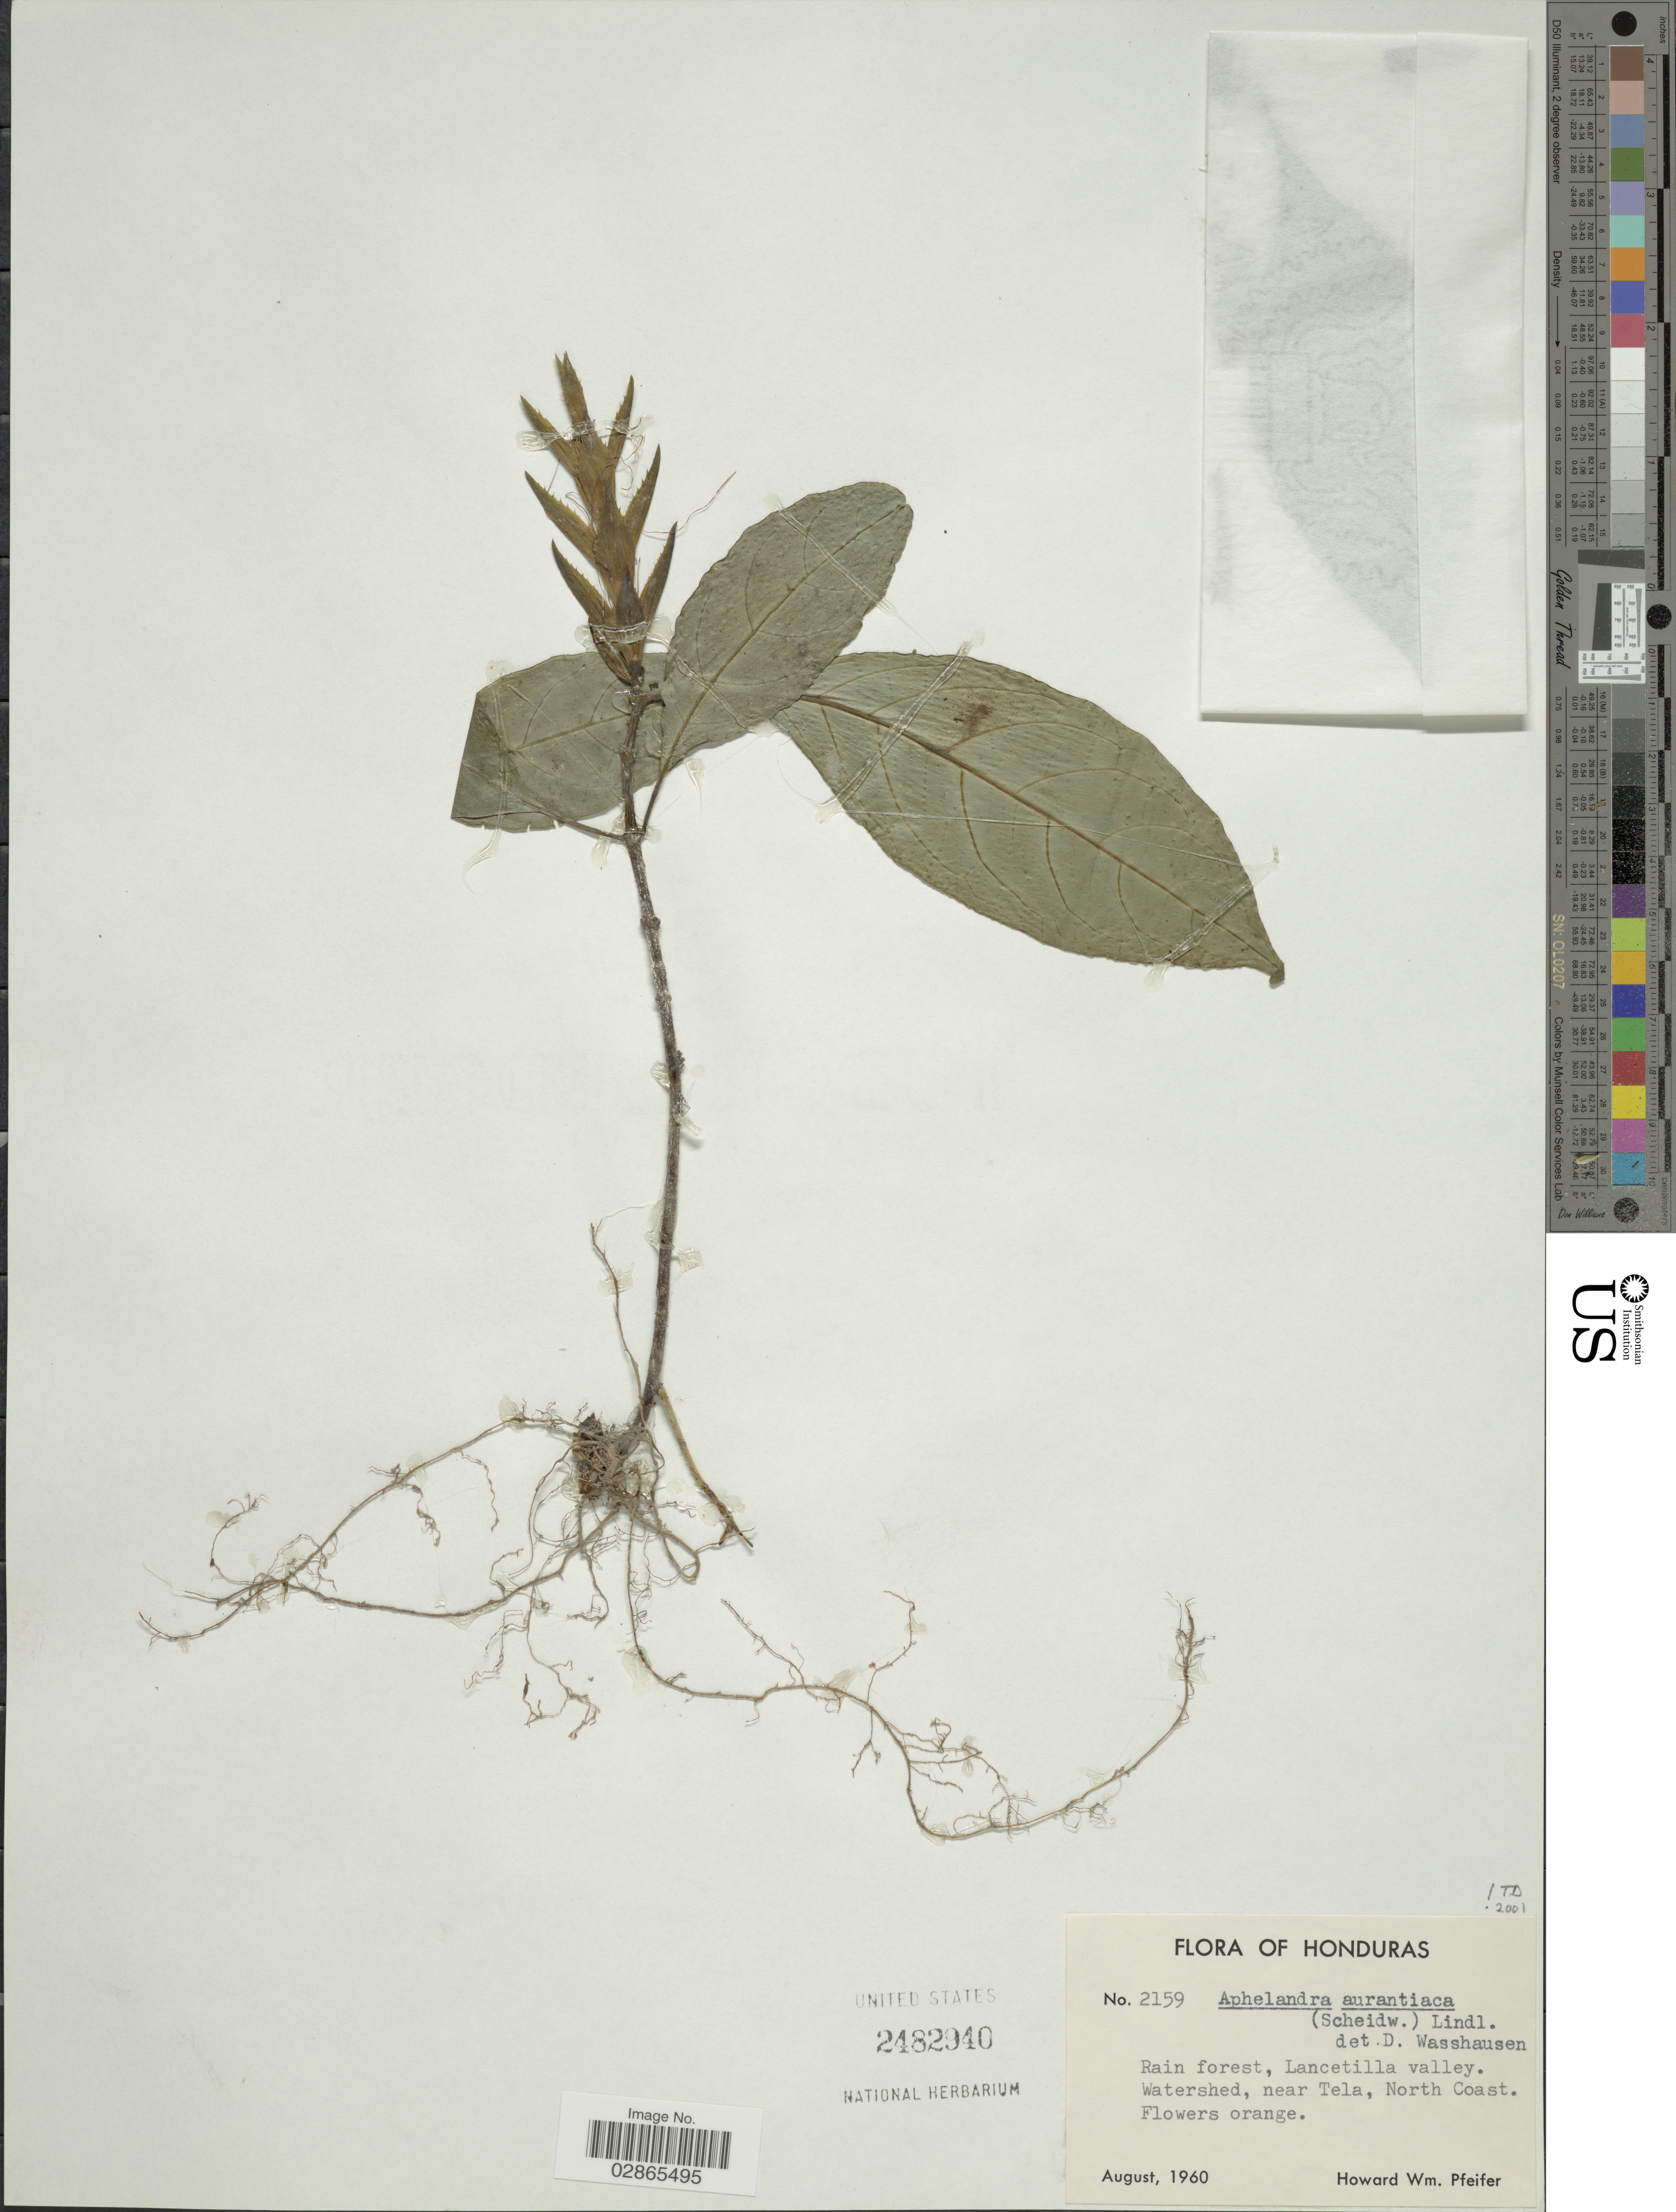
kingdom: Plantae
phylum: Tracheophyta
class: Magnoliopsida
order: Lamiales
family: Acanthaceae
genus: Aphelandra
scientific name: Aphelandra aurantiaca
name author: (Scheidw.) Lindl.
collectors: H. W. Pfeifer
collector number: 2159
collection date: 1960-08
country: Honduras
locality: Lancetilla valley. Watershed, near Tela, North Coast.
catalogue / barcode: US 2482940